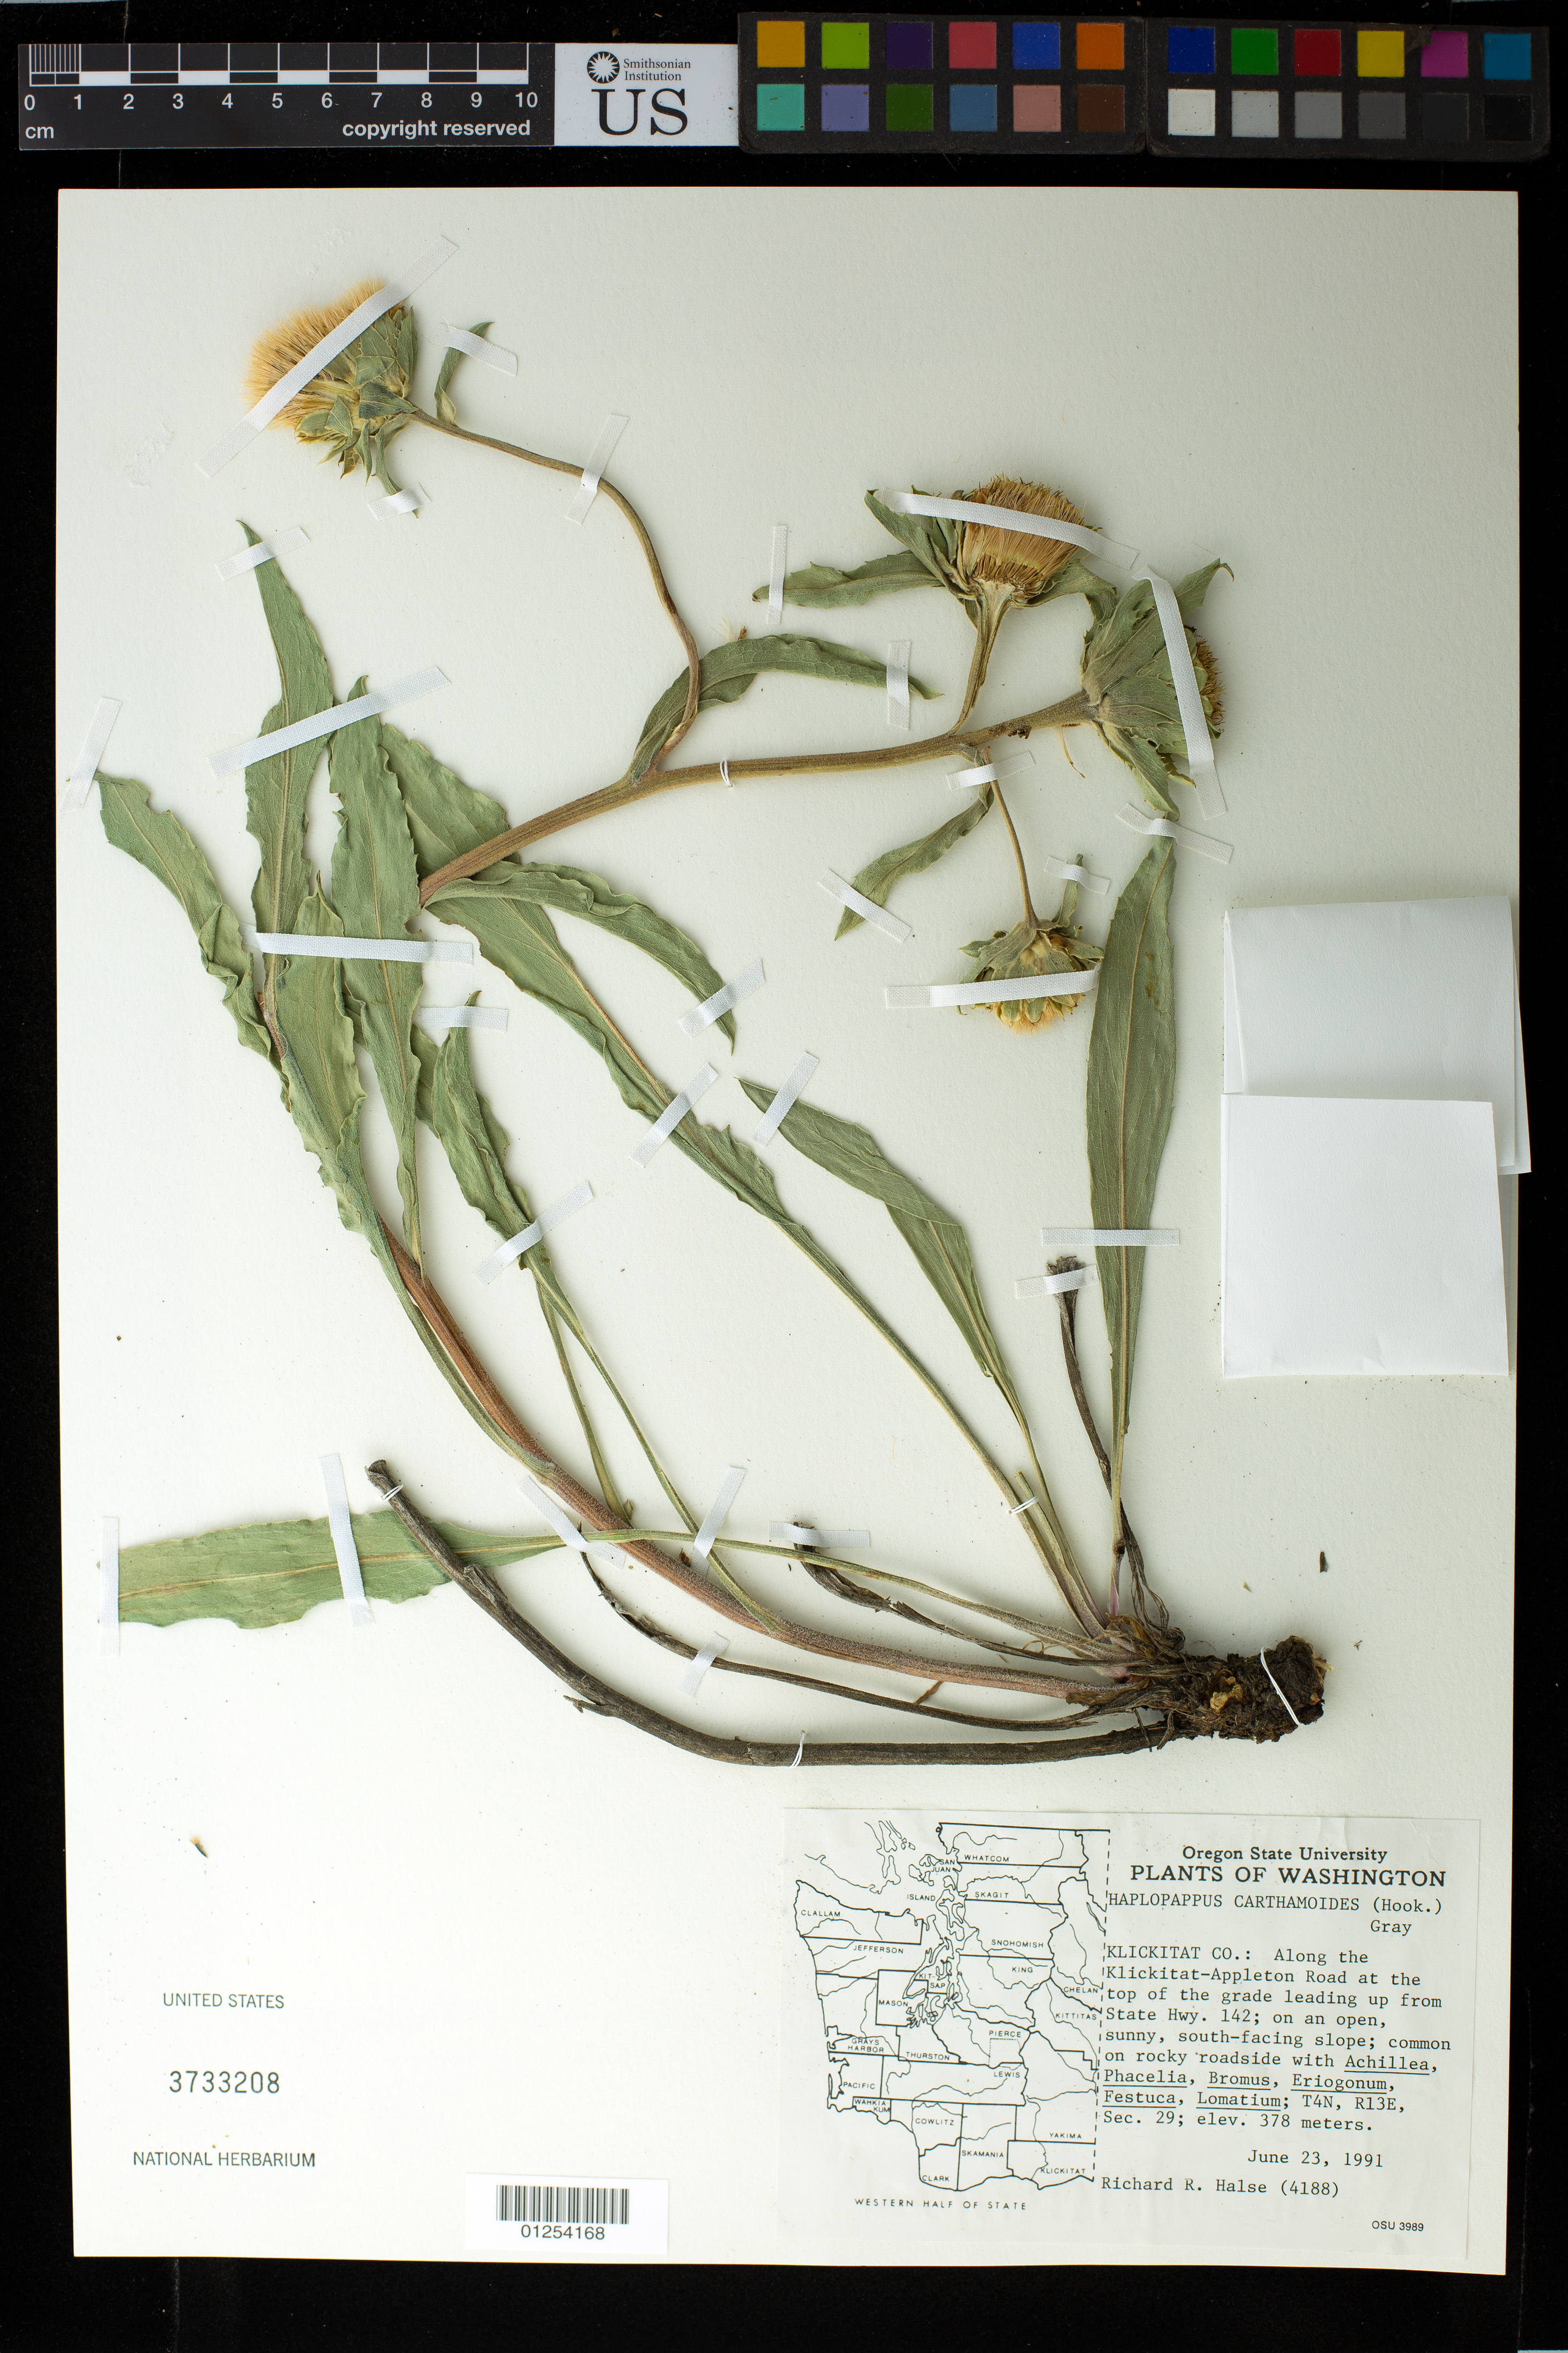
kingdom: Plantae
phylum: Tracheophyta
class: Magnoliopsida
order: Asterales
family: Asteraceae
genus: Haplopappus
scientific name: Haplopappus carthamoides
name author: A. Gray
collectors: R. Halse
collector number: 4188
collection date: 1991-06-23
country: United States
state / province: Washington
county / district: Klickitat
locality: Along the Klickitat-Appleton Road at the top of the grade leading up from State Hwy. 142; on an open, sunny, south-facing slope.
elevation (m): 378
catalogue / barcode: US 3733208